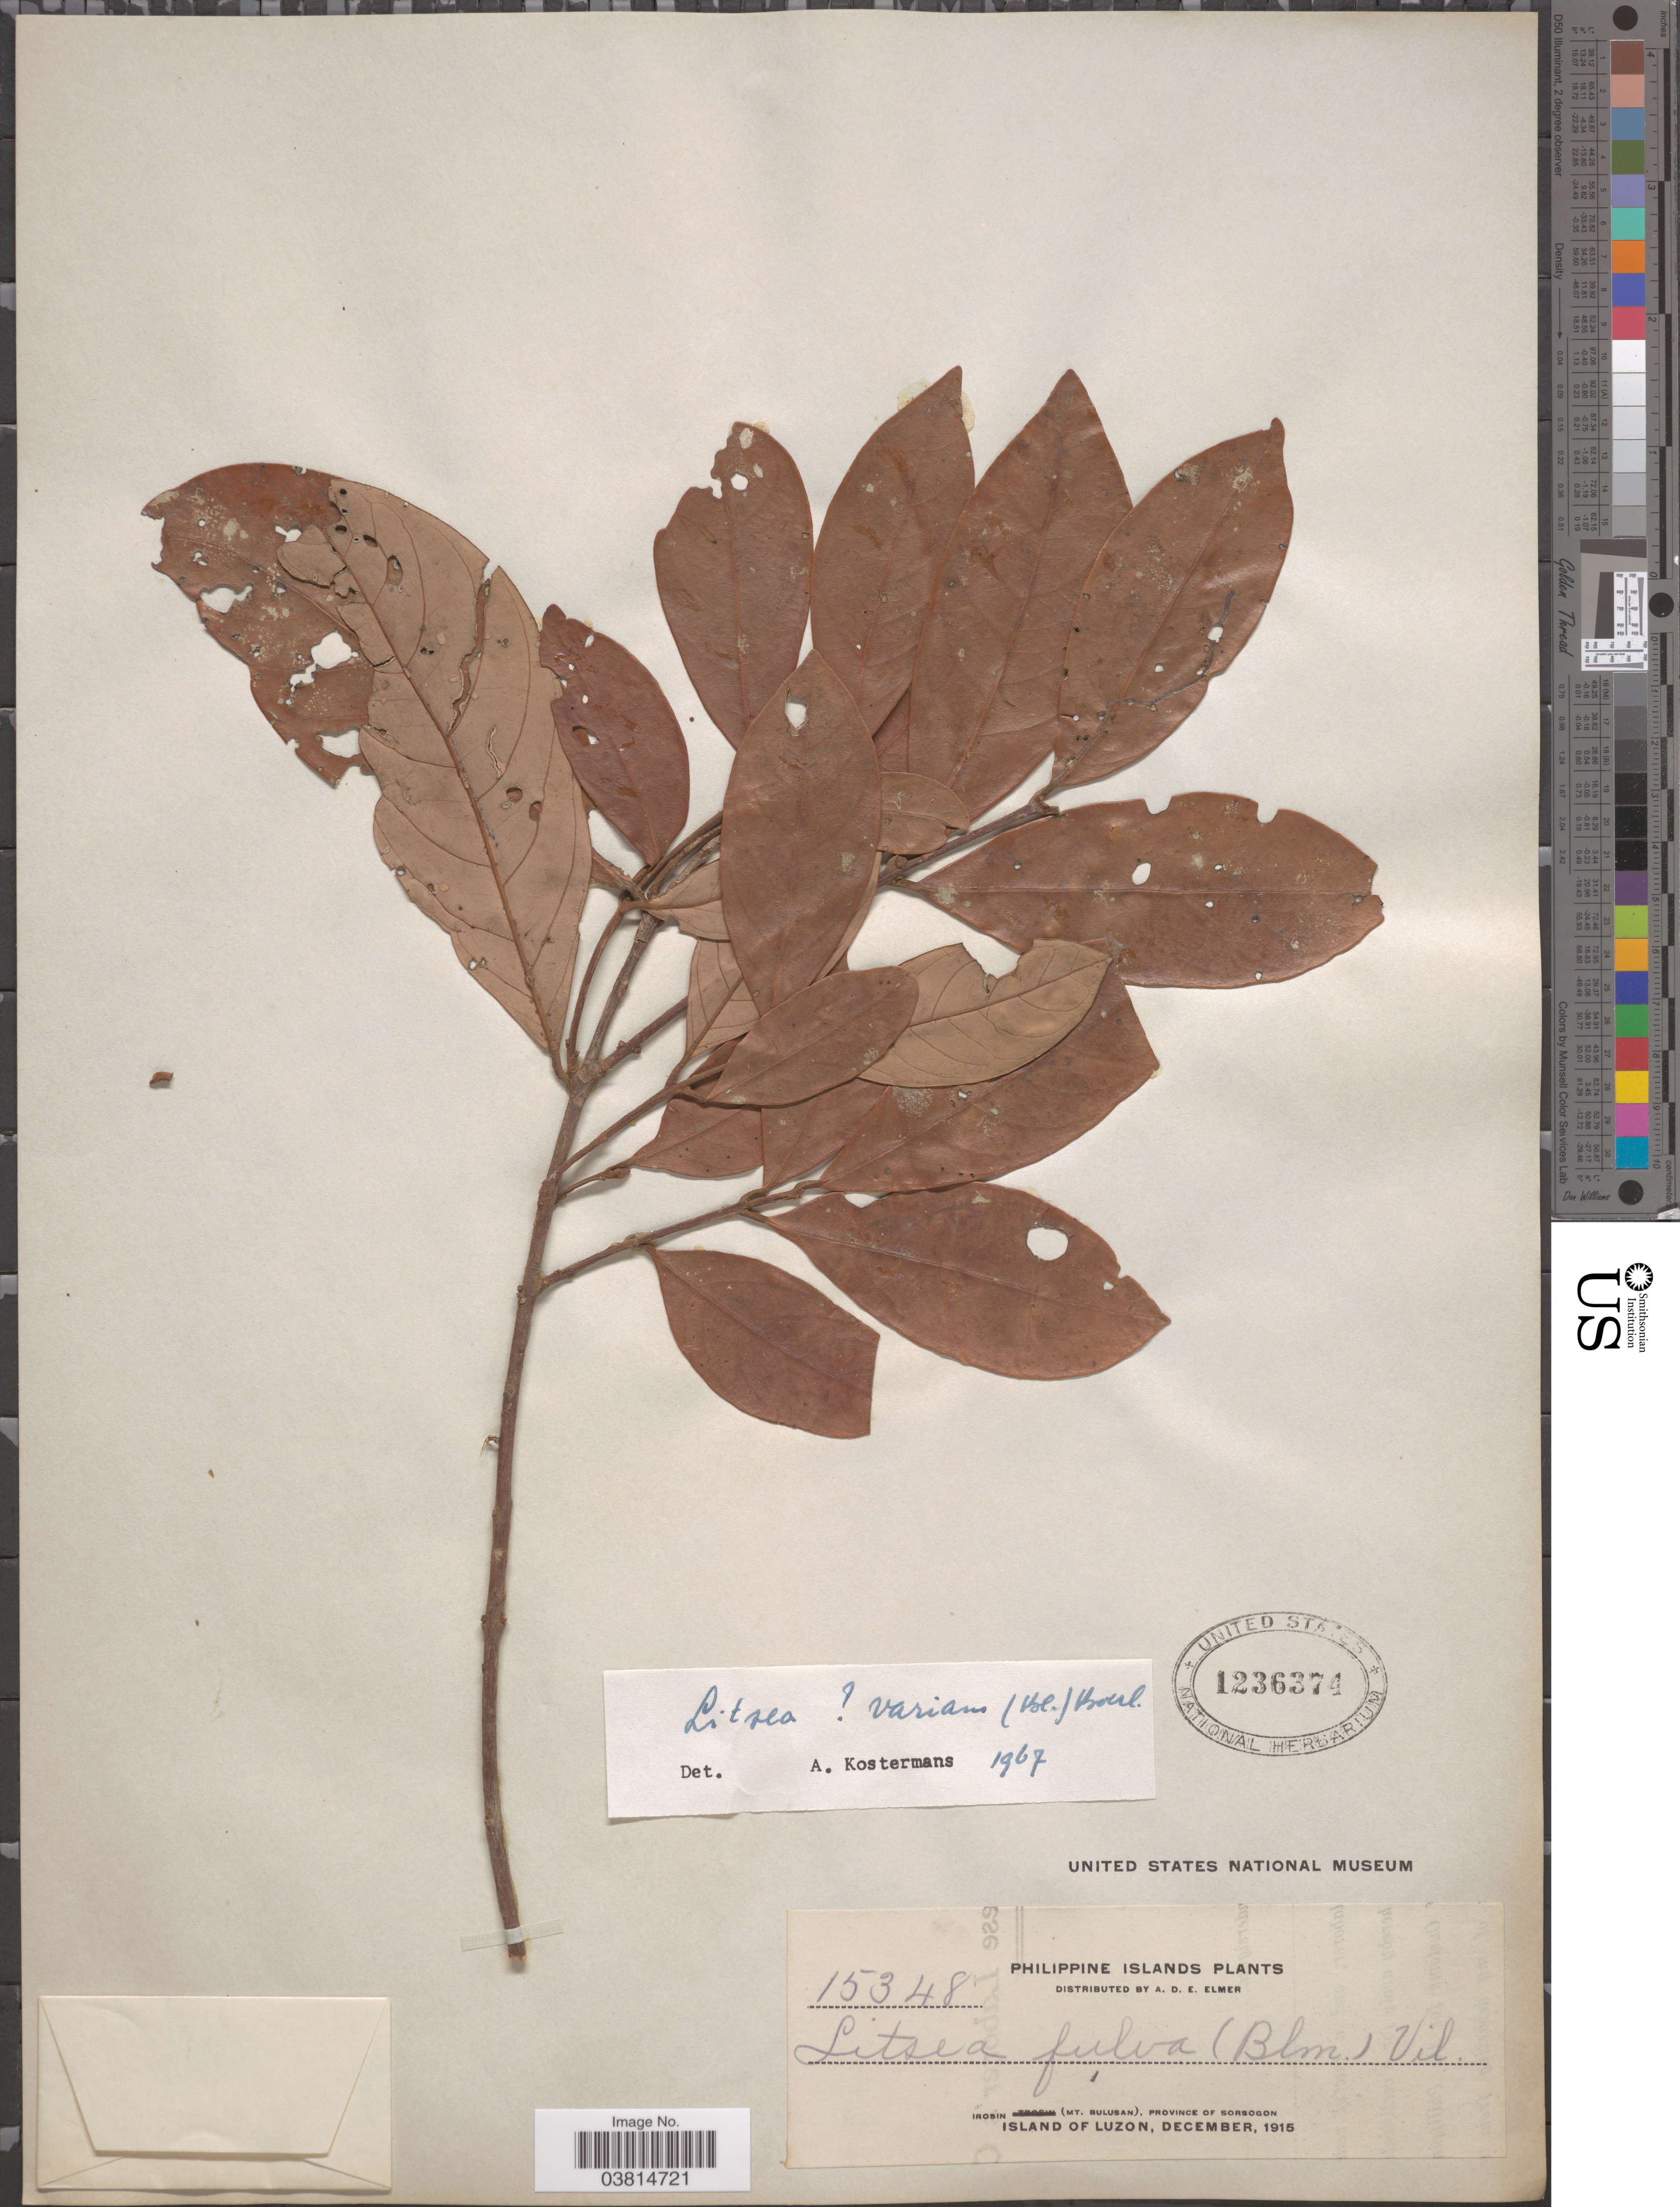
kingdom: Plantae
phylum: Tracheophyta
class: Magnoliopsida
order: Laurales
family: Lauraceae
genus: Litsea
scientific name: Litsea varians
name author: (Blume) Boerl.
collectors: A. D. E. Elmer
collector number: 15348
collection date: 1915-12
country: Philippines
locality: Irosin (Mt. Bulusan), Province of Sorsogon, Island of Luzon.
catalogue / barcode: US 1236374